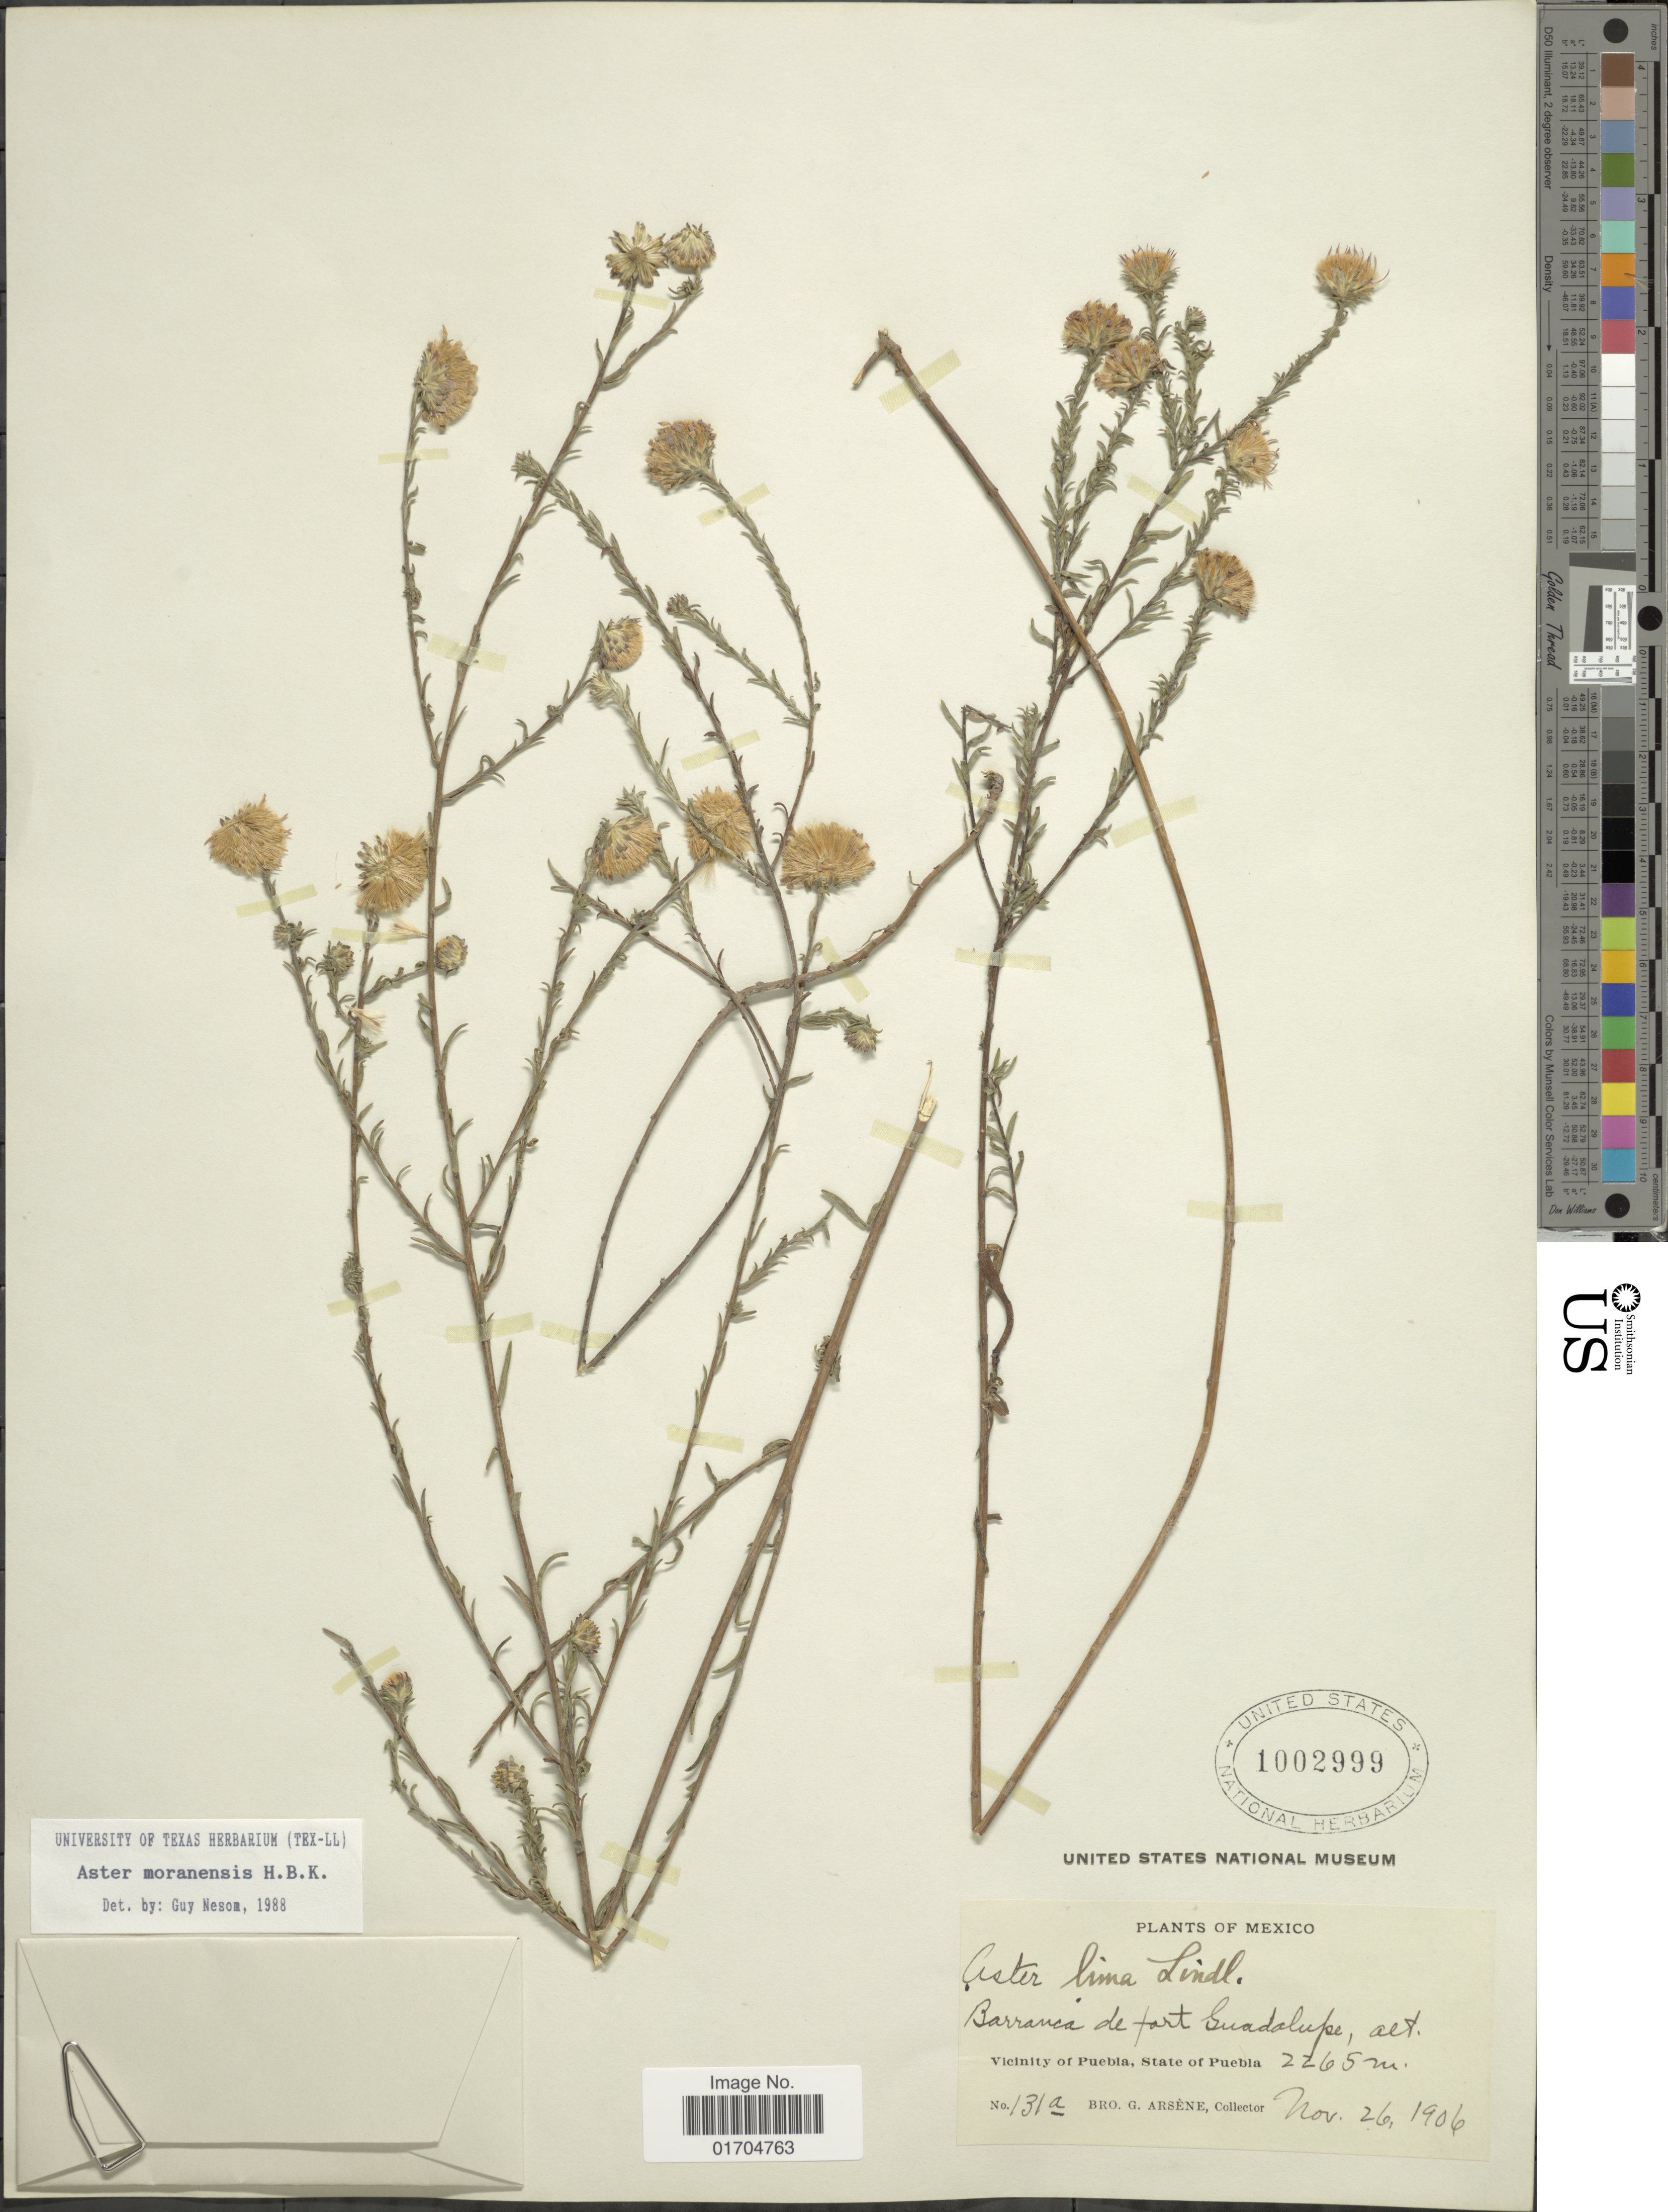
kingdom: Plantae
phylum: Tracheophyta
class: Magnoliopsida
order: Asterales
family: Asteraceae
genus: Symphyotrichum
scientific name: Symphyotrichum moranense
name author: (Kunth) G.L. Nesom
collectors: Bro. G. Arsène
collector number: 131a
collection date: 1906-11-26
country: Mexico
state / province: Puebla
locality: Barranca de fort Guadalupe, Vicinity of Puebla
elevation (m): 2265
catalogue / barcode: US 1002999